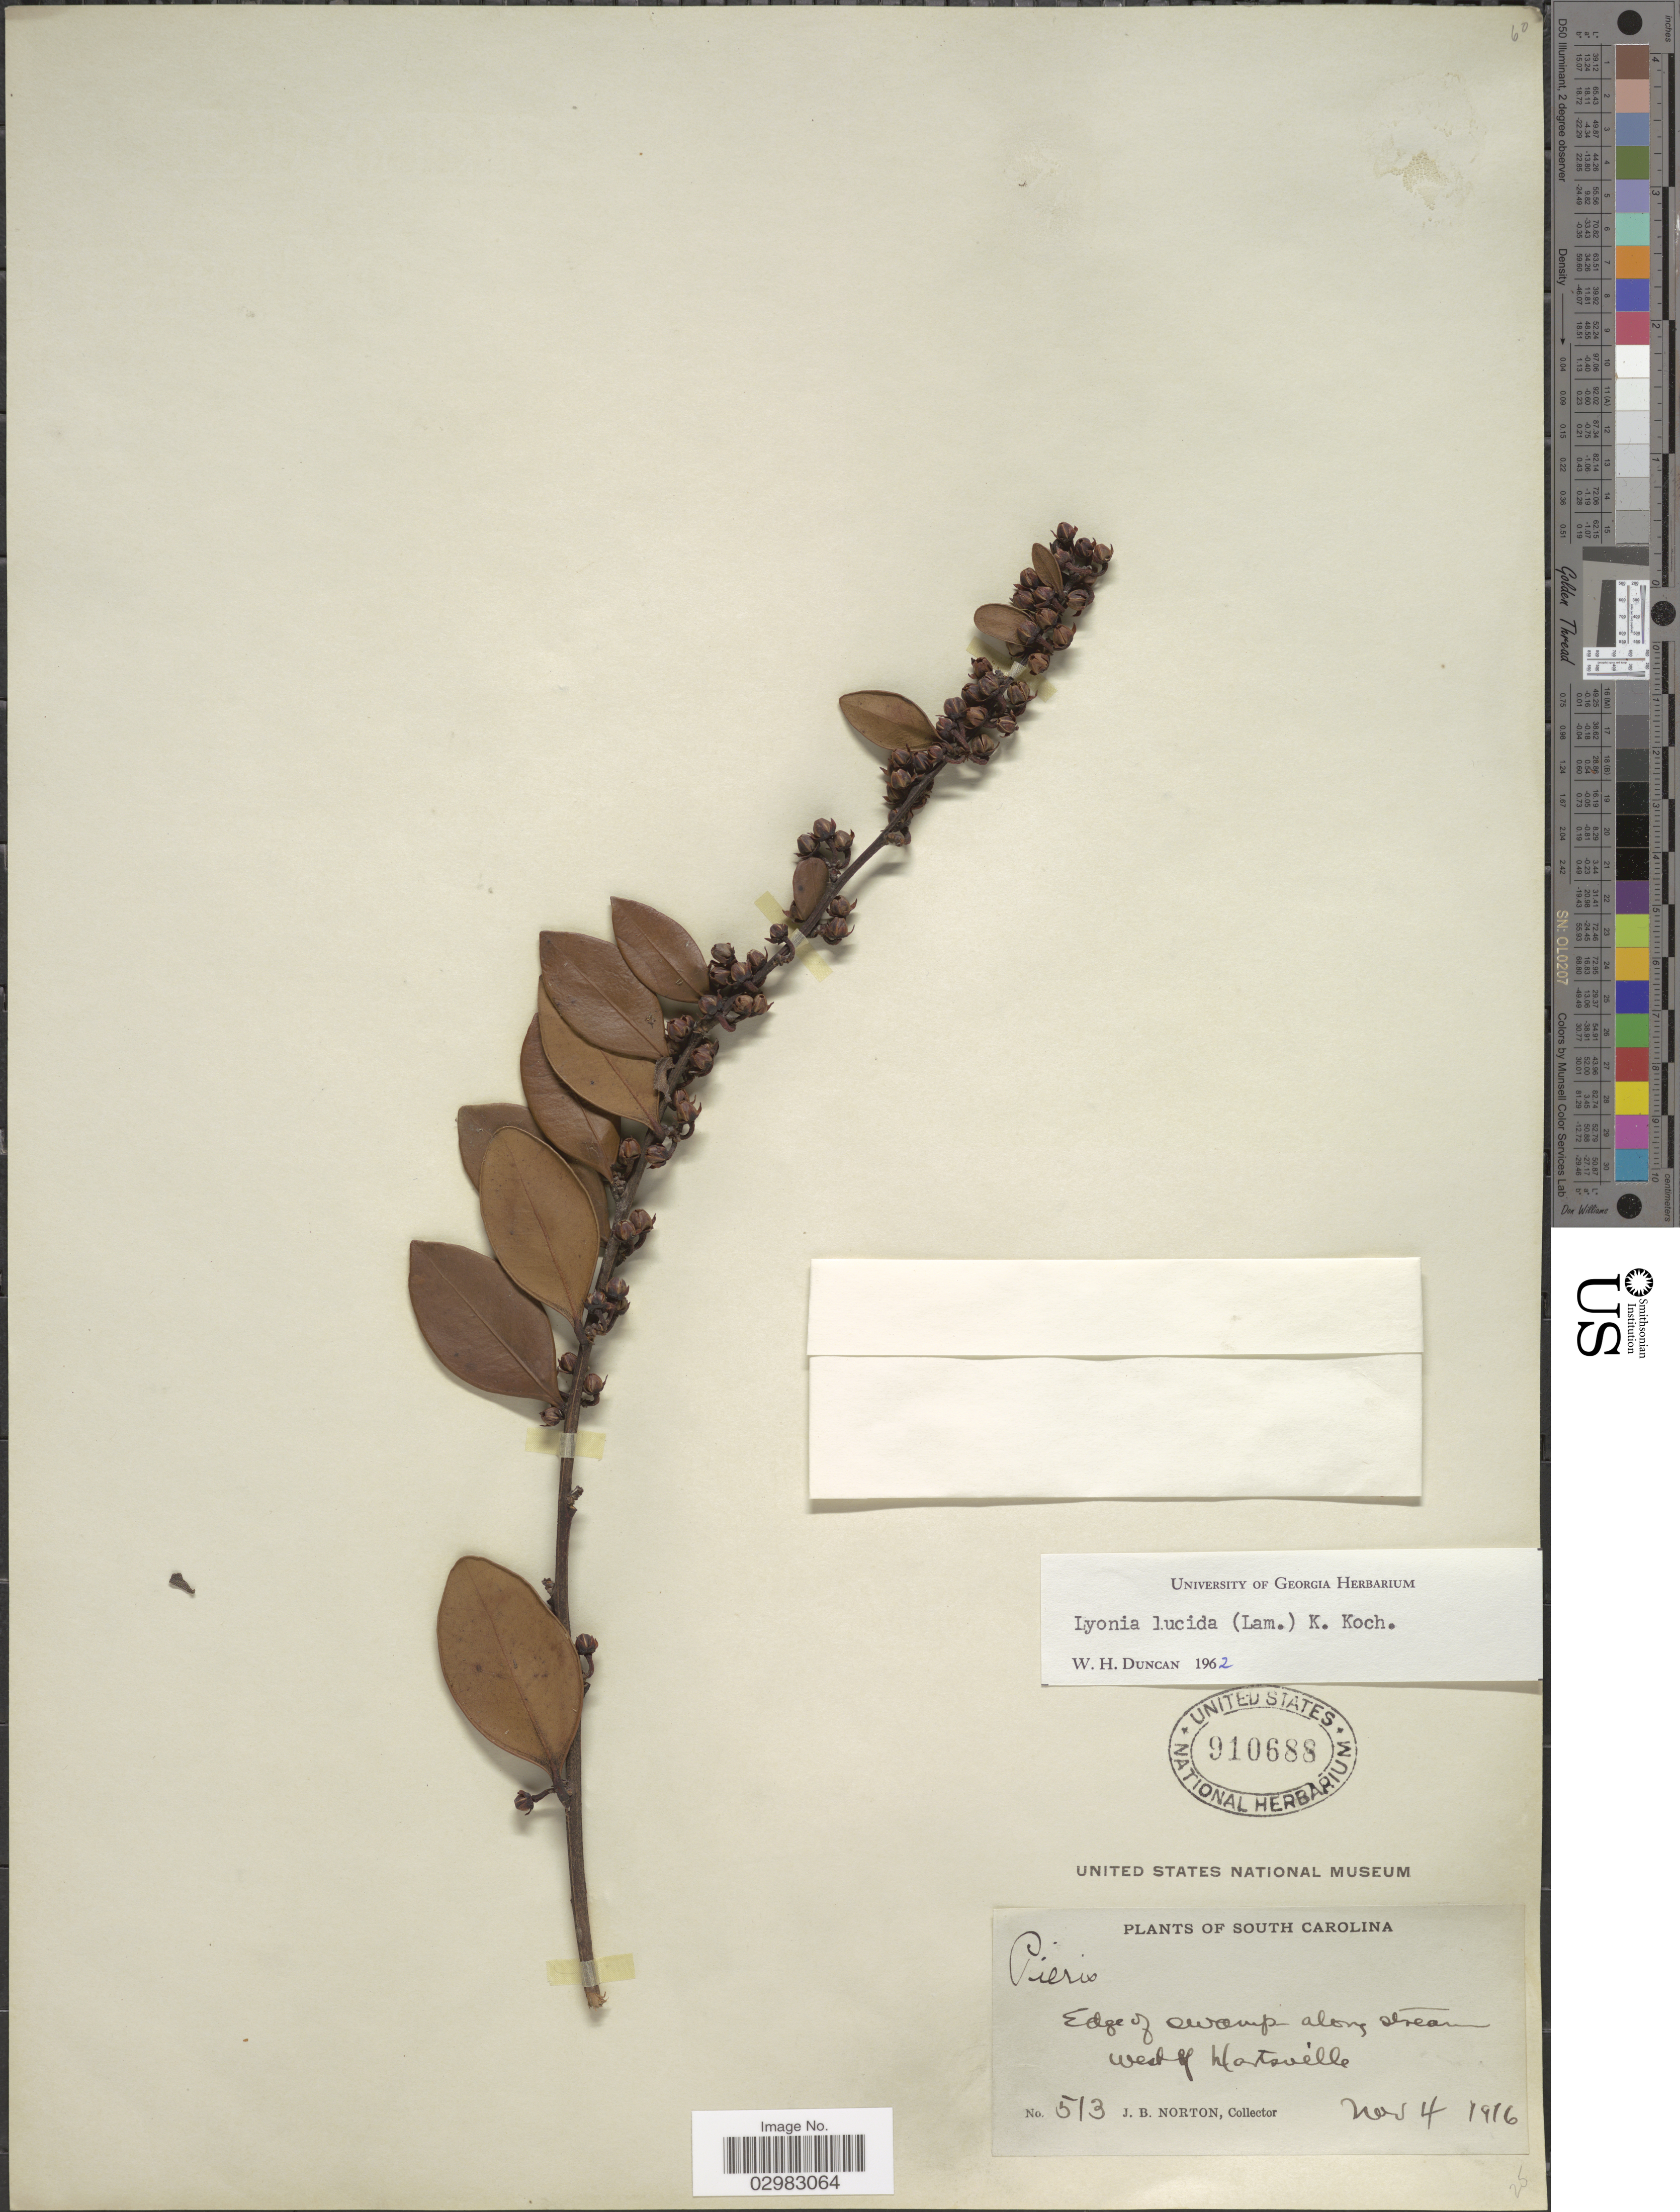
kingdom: Plantae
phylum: Tracheophyta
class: Magnoliopsida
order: Ericales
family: Ericaceae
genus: Lyonia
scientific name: Lyonia lucida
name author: K. Koch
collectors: J. B. Norton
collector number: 513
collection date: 1916-11-04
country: United States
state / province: South Carolina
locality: West of Hartsville.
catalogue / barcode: US 910688